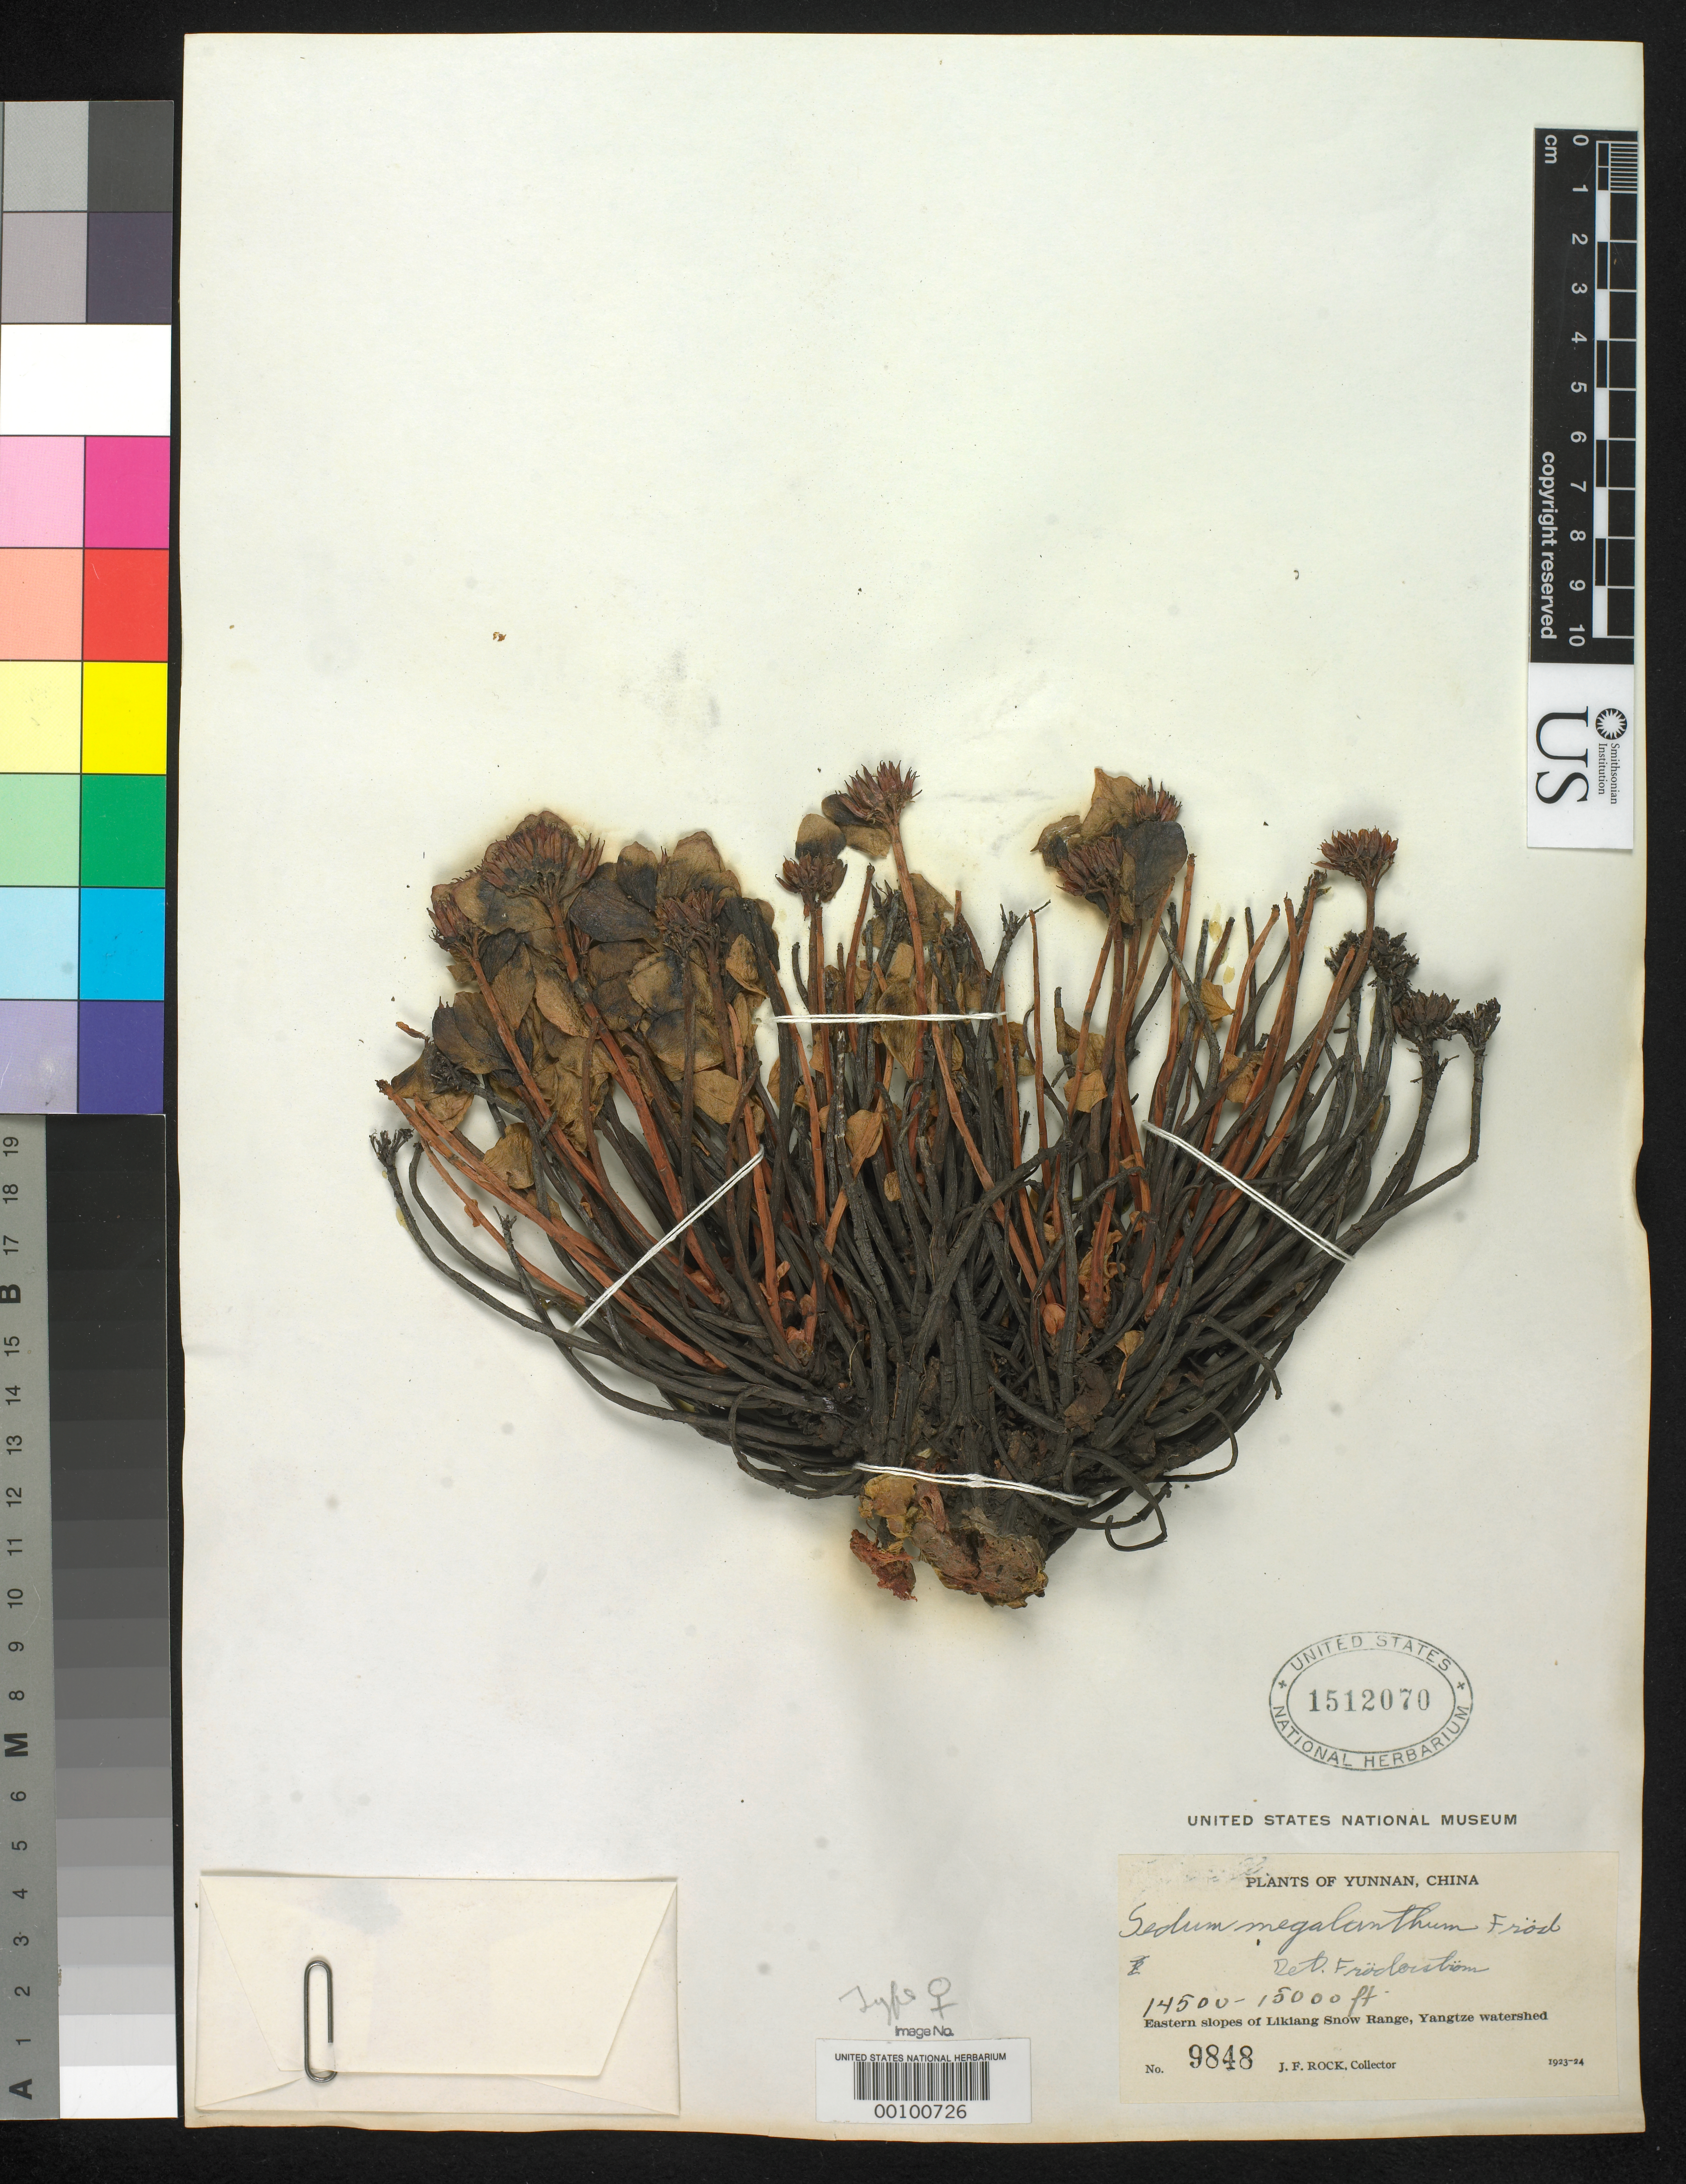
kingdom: Plantae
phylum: Tracheophyta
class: Magnoliopsida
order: Saxifragales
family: Crassulaceae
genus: Sedum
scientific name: Sedum megalanthum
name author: Fröd.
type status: Isosyntype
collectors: J. F. Rock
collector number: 9848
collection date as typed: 1923 to -- --- 1924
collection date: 1923/1924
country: China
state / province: Yunnan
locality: Likiang snow range.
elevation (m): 4420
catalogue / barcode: US 1512070